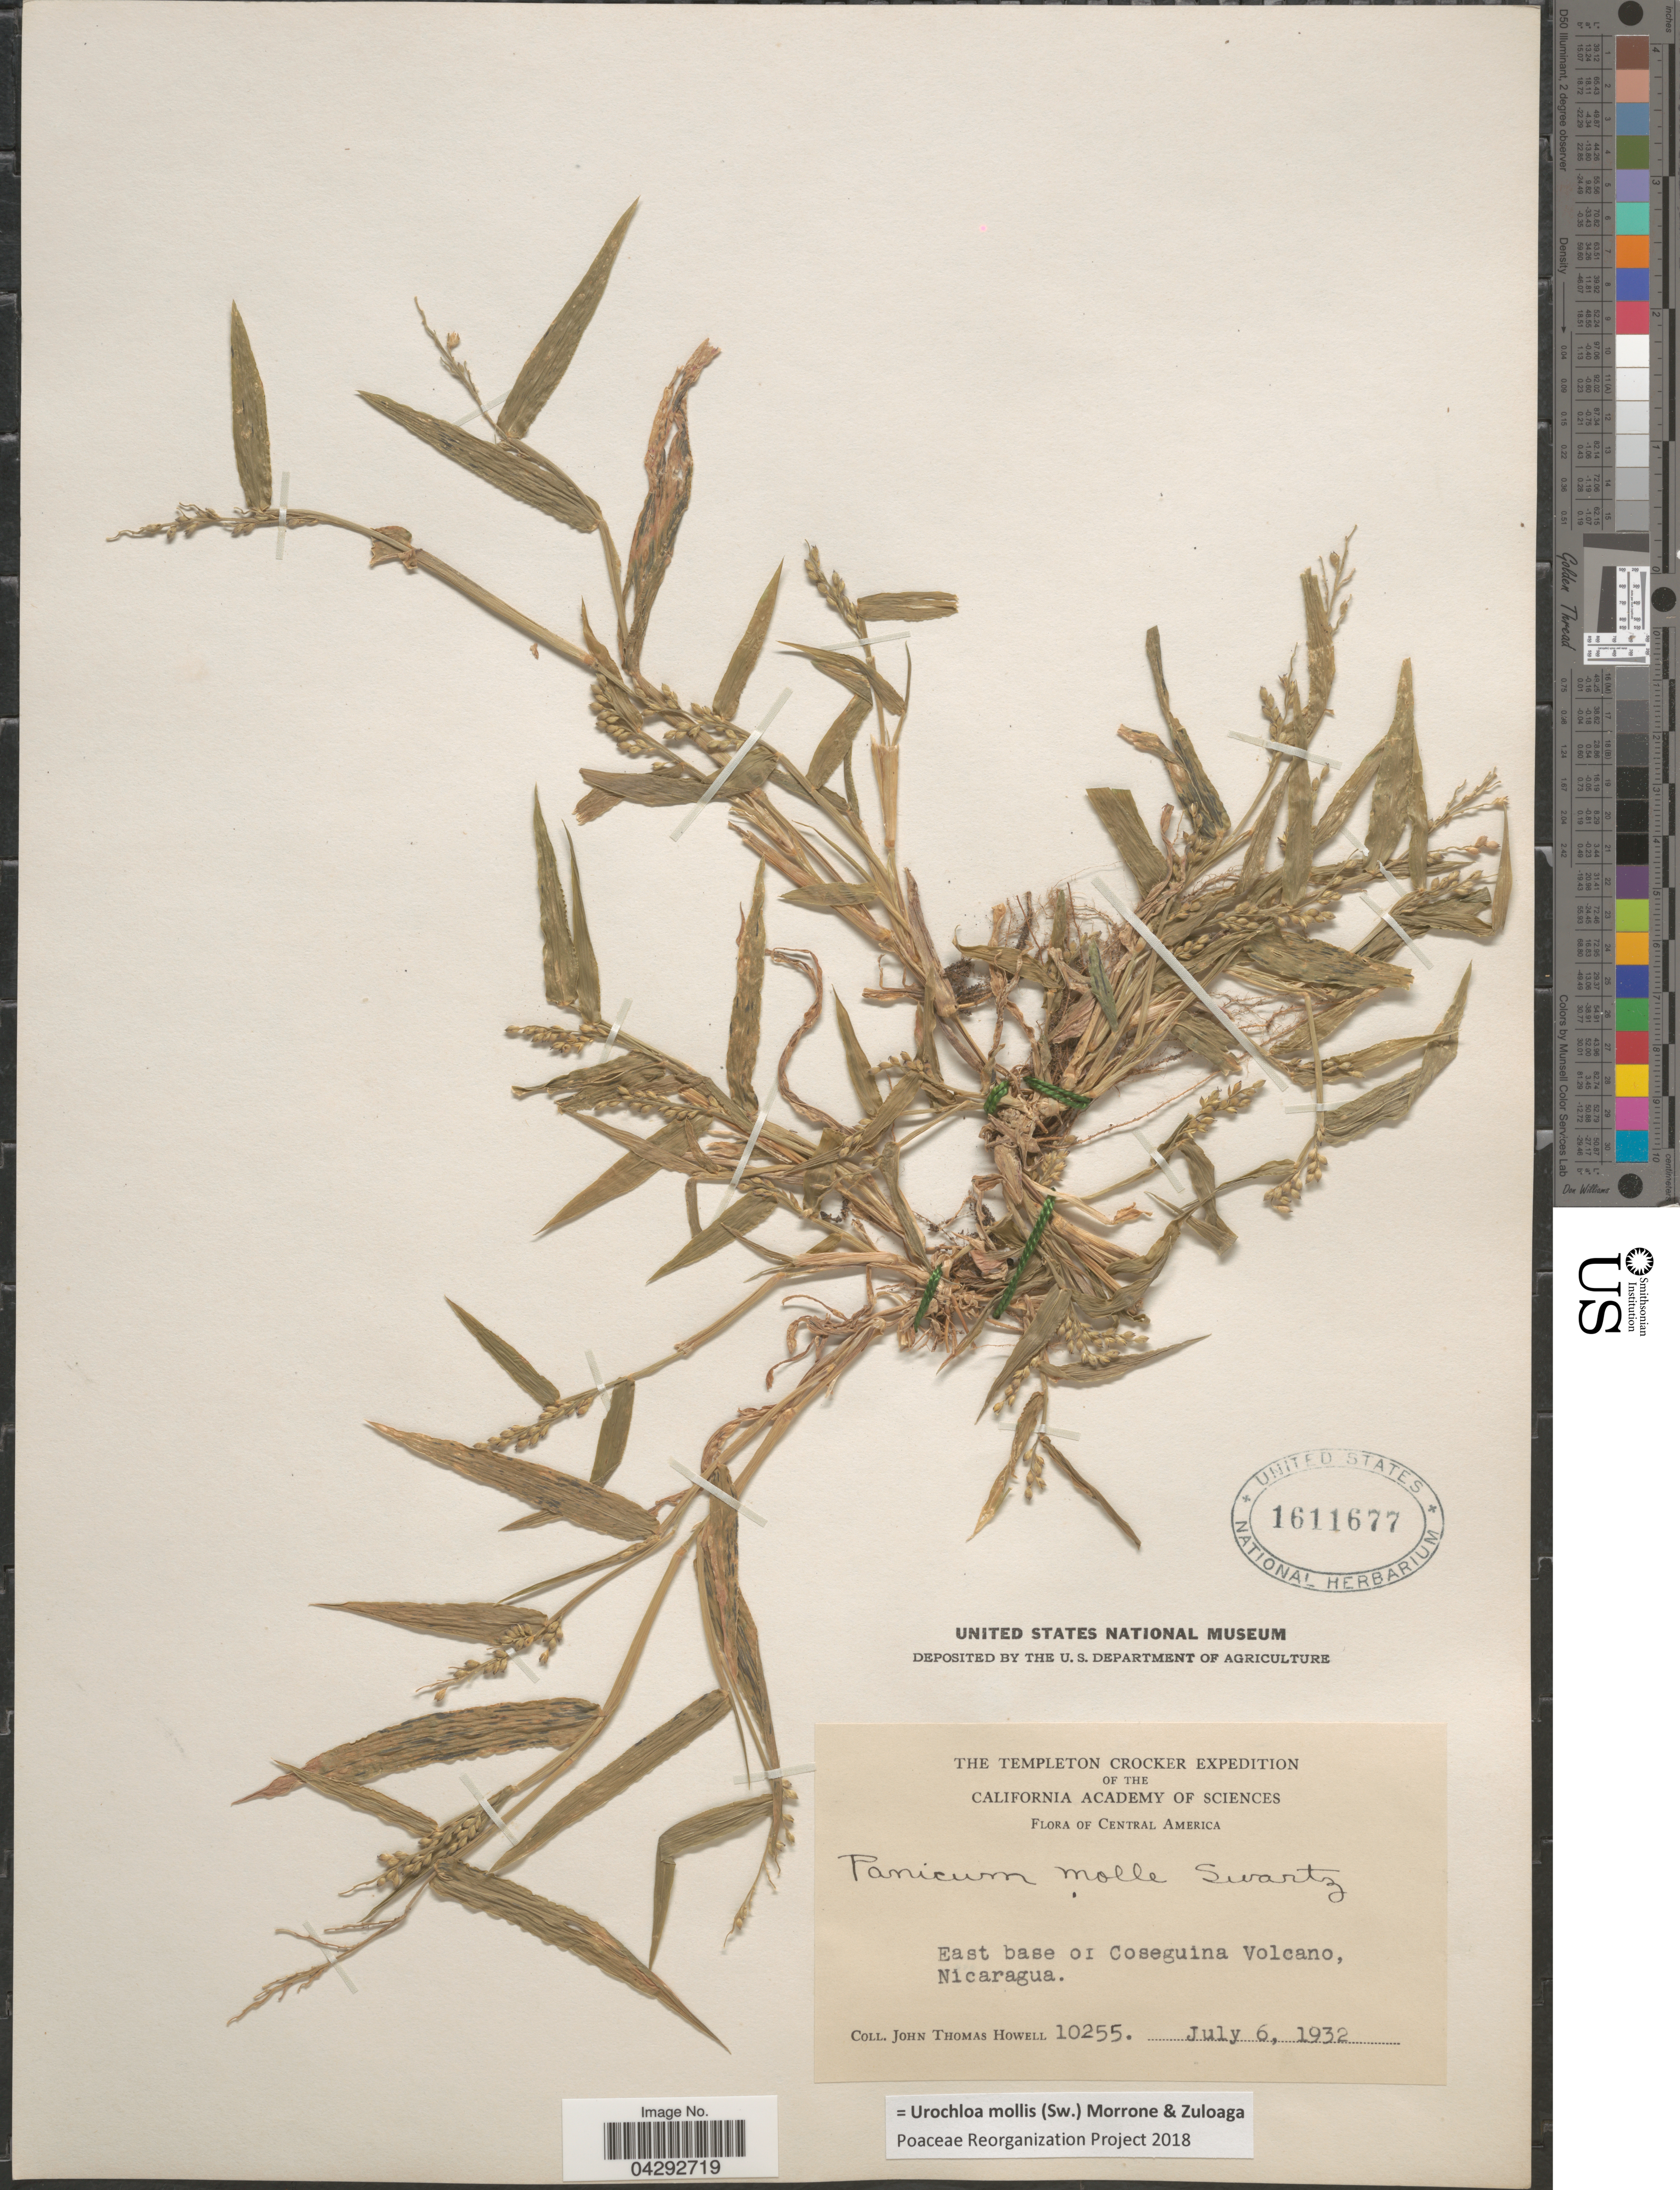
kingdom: Plantae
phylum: Tracheophyta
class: Liliopsida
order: Poales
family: Poaceae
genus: Urochloa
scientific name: Urochloa mollis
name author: (Sw.) Morrone & Zuloaga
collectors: J. T. Howell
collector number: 10255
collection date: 1932-07-06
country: Nicaragua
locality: The Templeton Crocker Expedition. East base of Coseguina Volcano.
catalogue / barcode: US 1611677